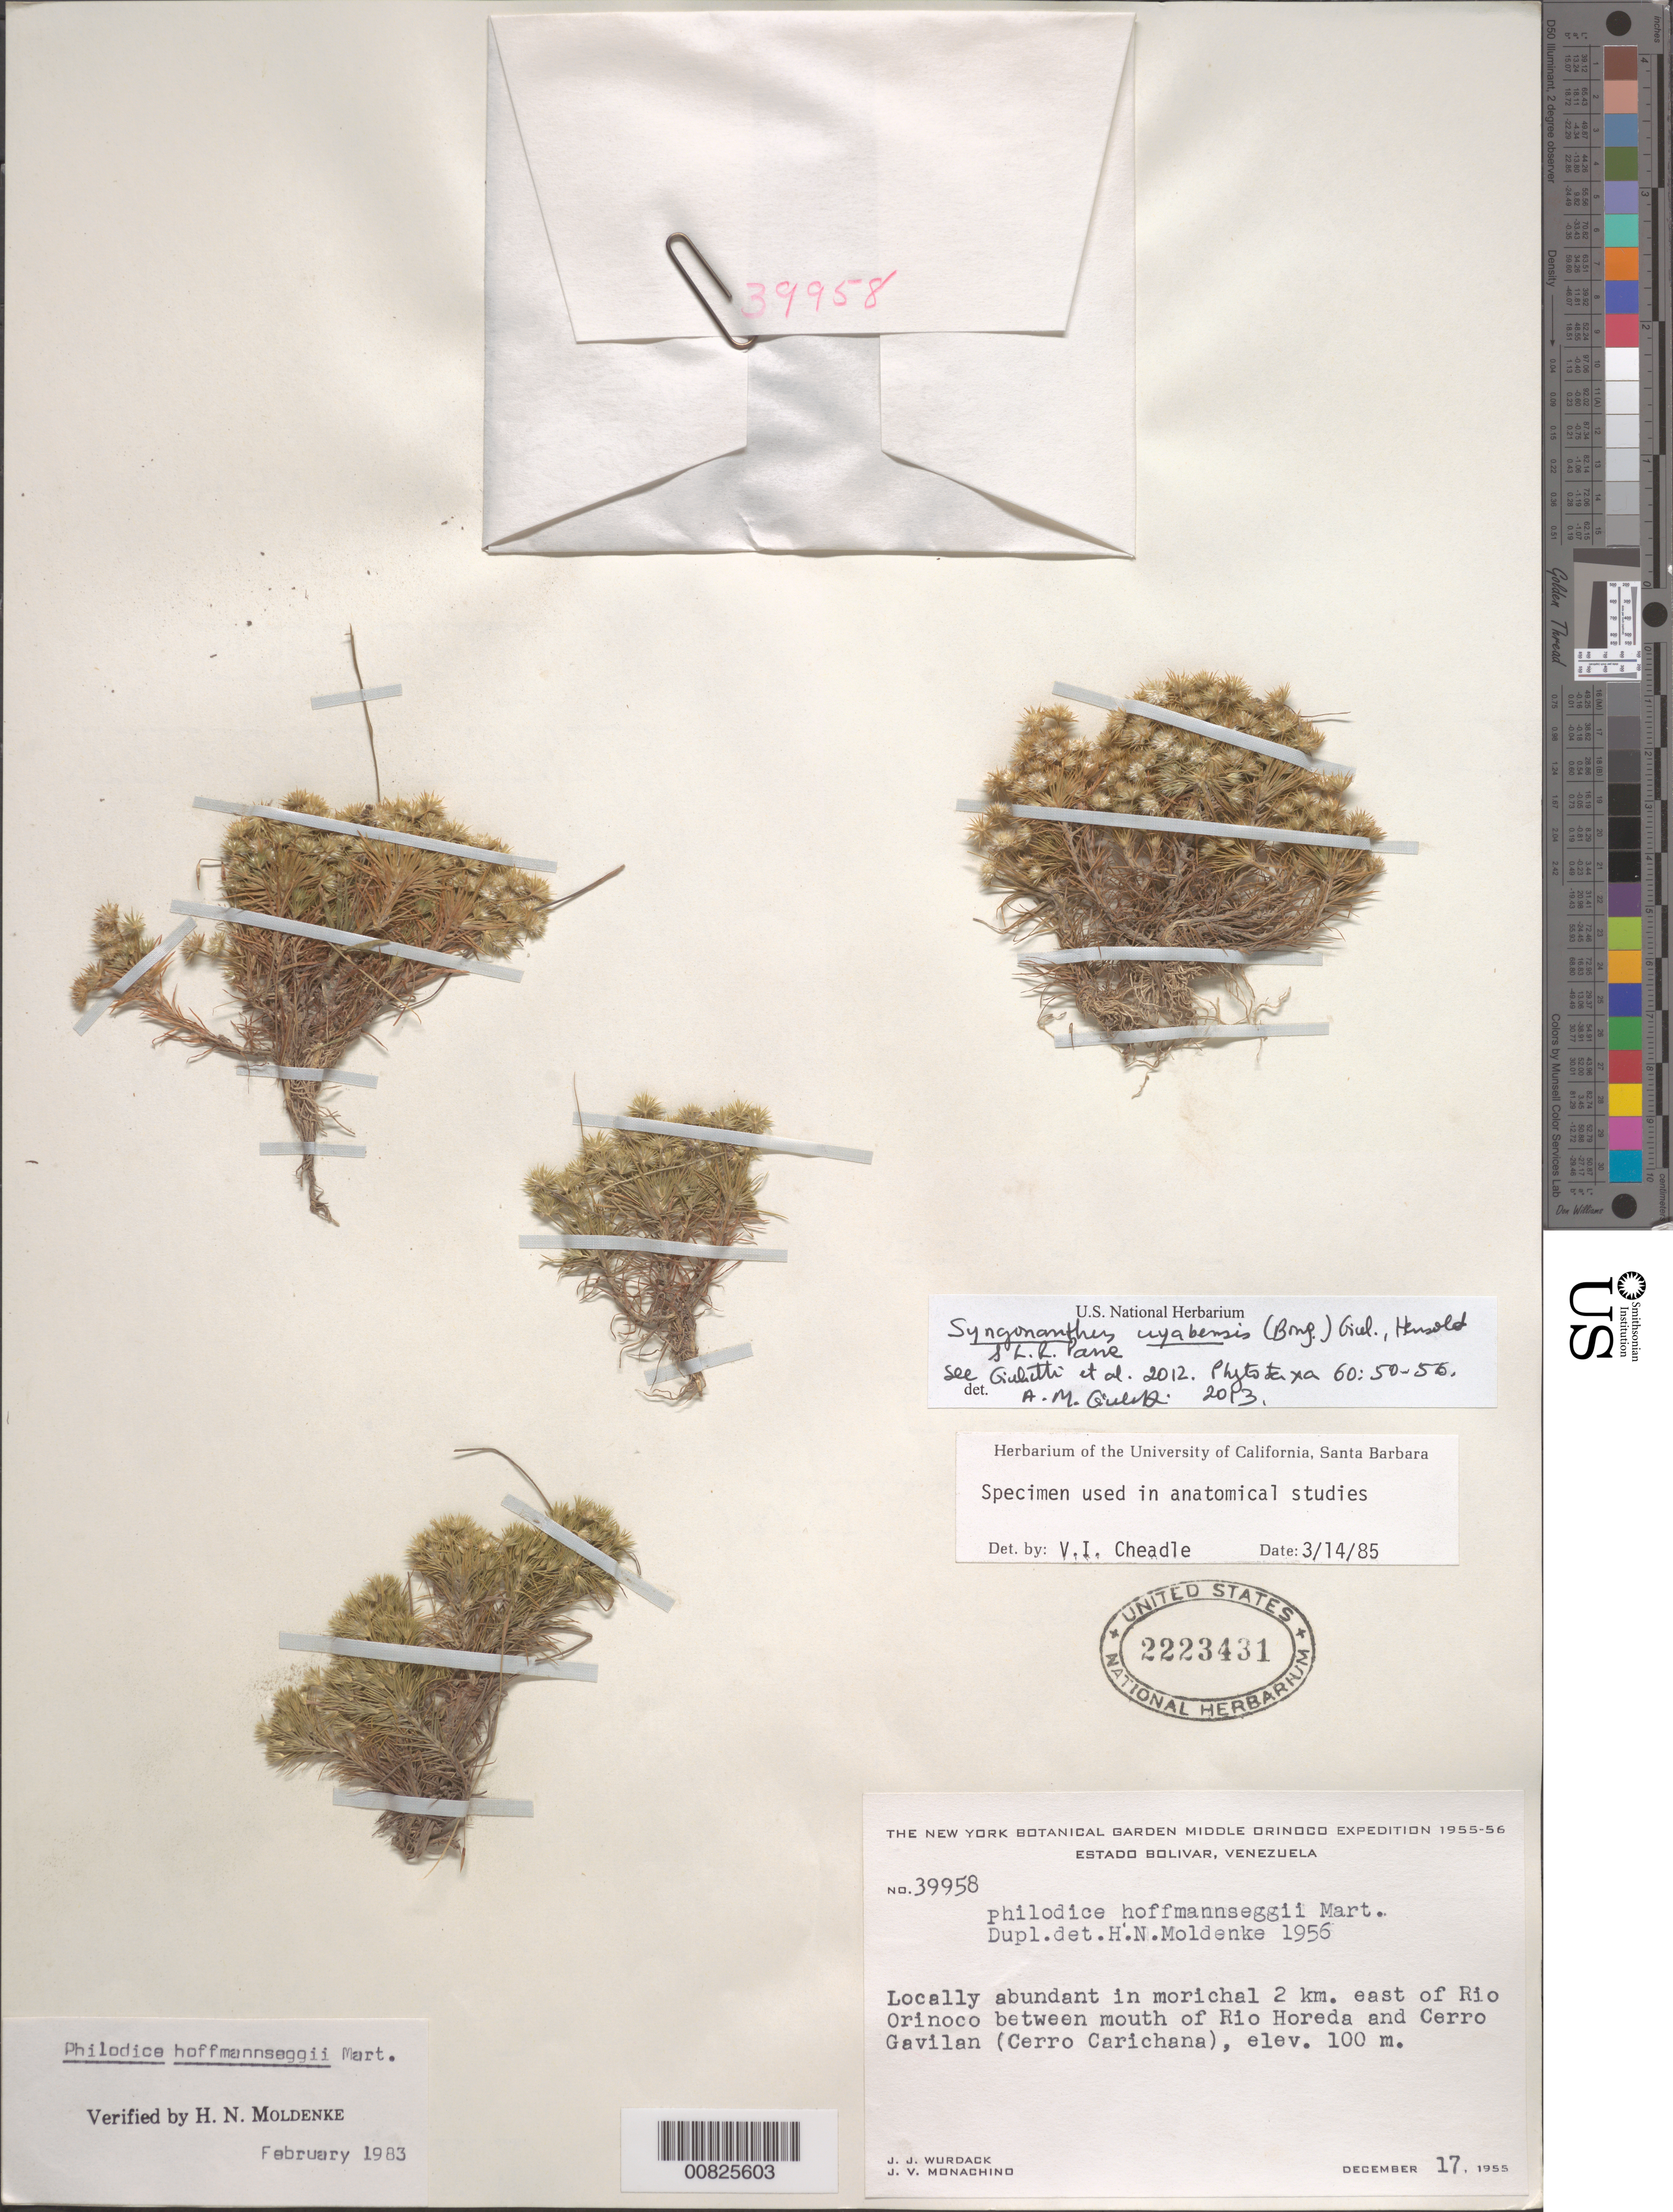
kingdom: Plantae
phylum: Tracheophyta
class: Liliopsida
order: Poales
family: Eriocaulaceae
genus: Syngonanthus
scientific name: Syngonanthus cuyabensis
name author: (Bong.) Giul. et al.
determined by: Giulietti, A. M.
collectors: J. J. Wurdack & J. V. Monachino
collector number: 39958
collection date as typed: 17-Dec-55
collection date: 1955-12-17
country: Venezuela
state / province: Bolívar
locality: Río Orinoco, 2 km E, between mouth of Río Horeda and Cerro Gavilan (Cerro Carichana)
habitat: Morichal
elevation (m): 100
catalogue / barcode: US 2223431